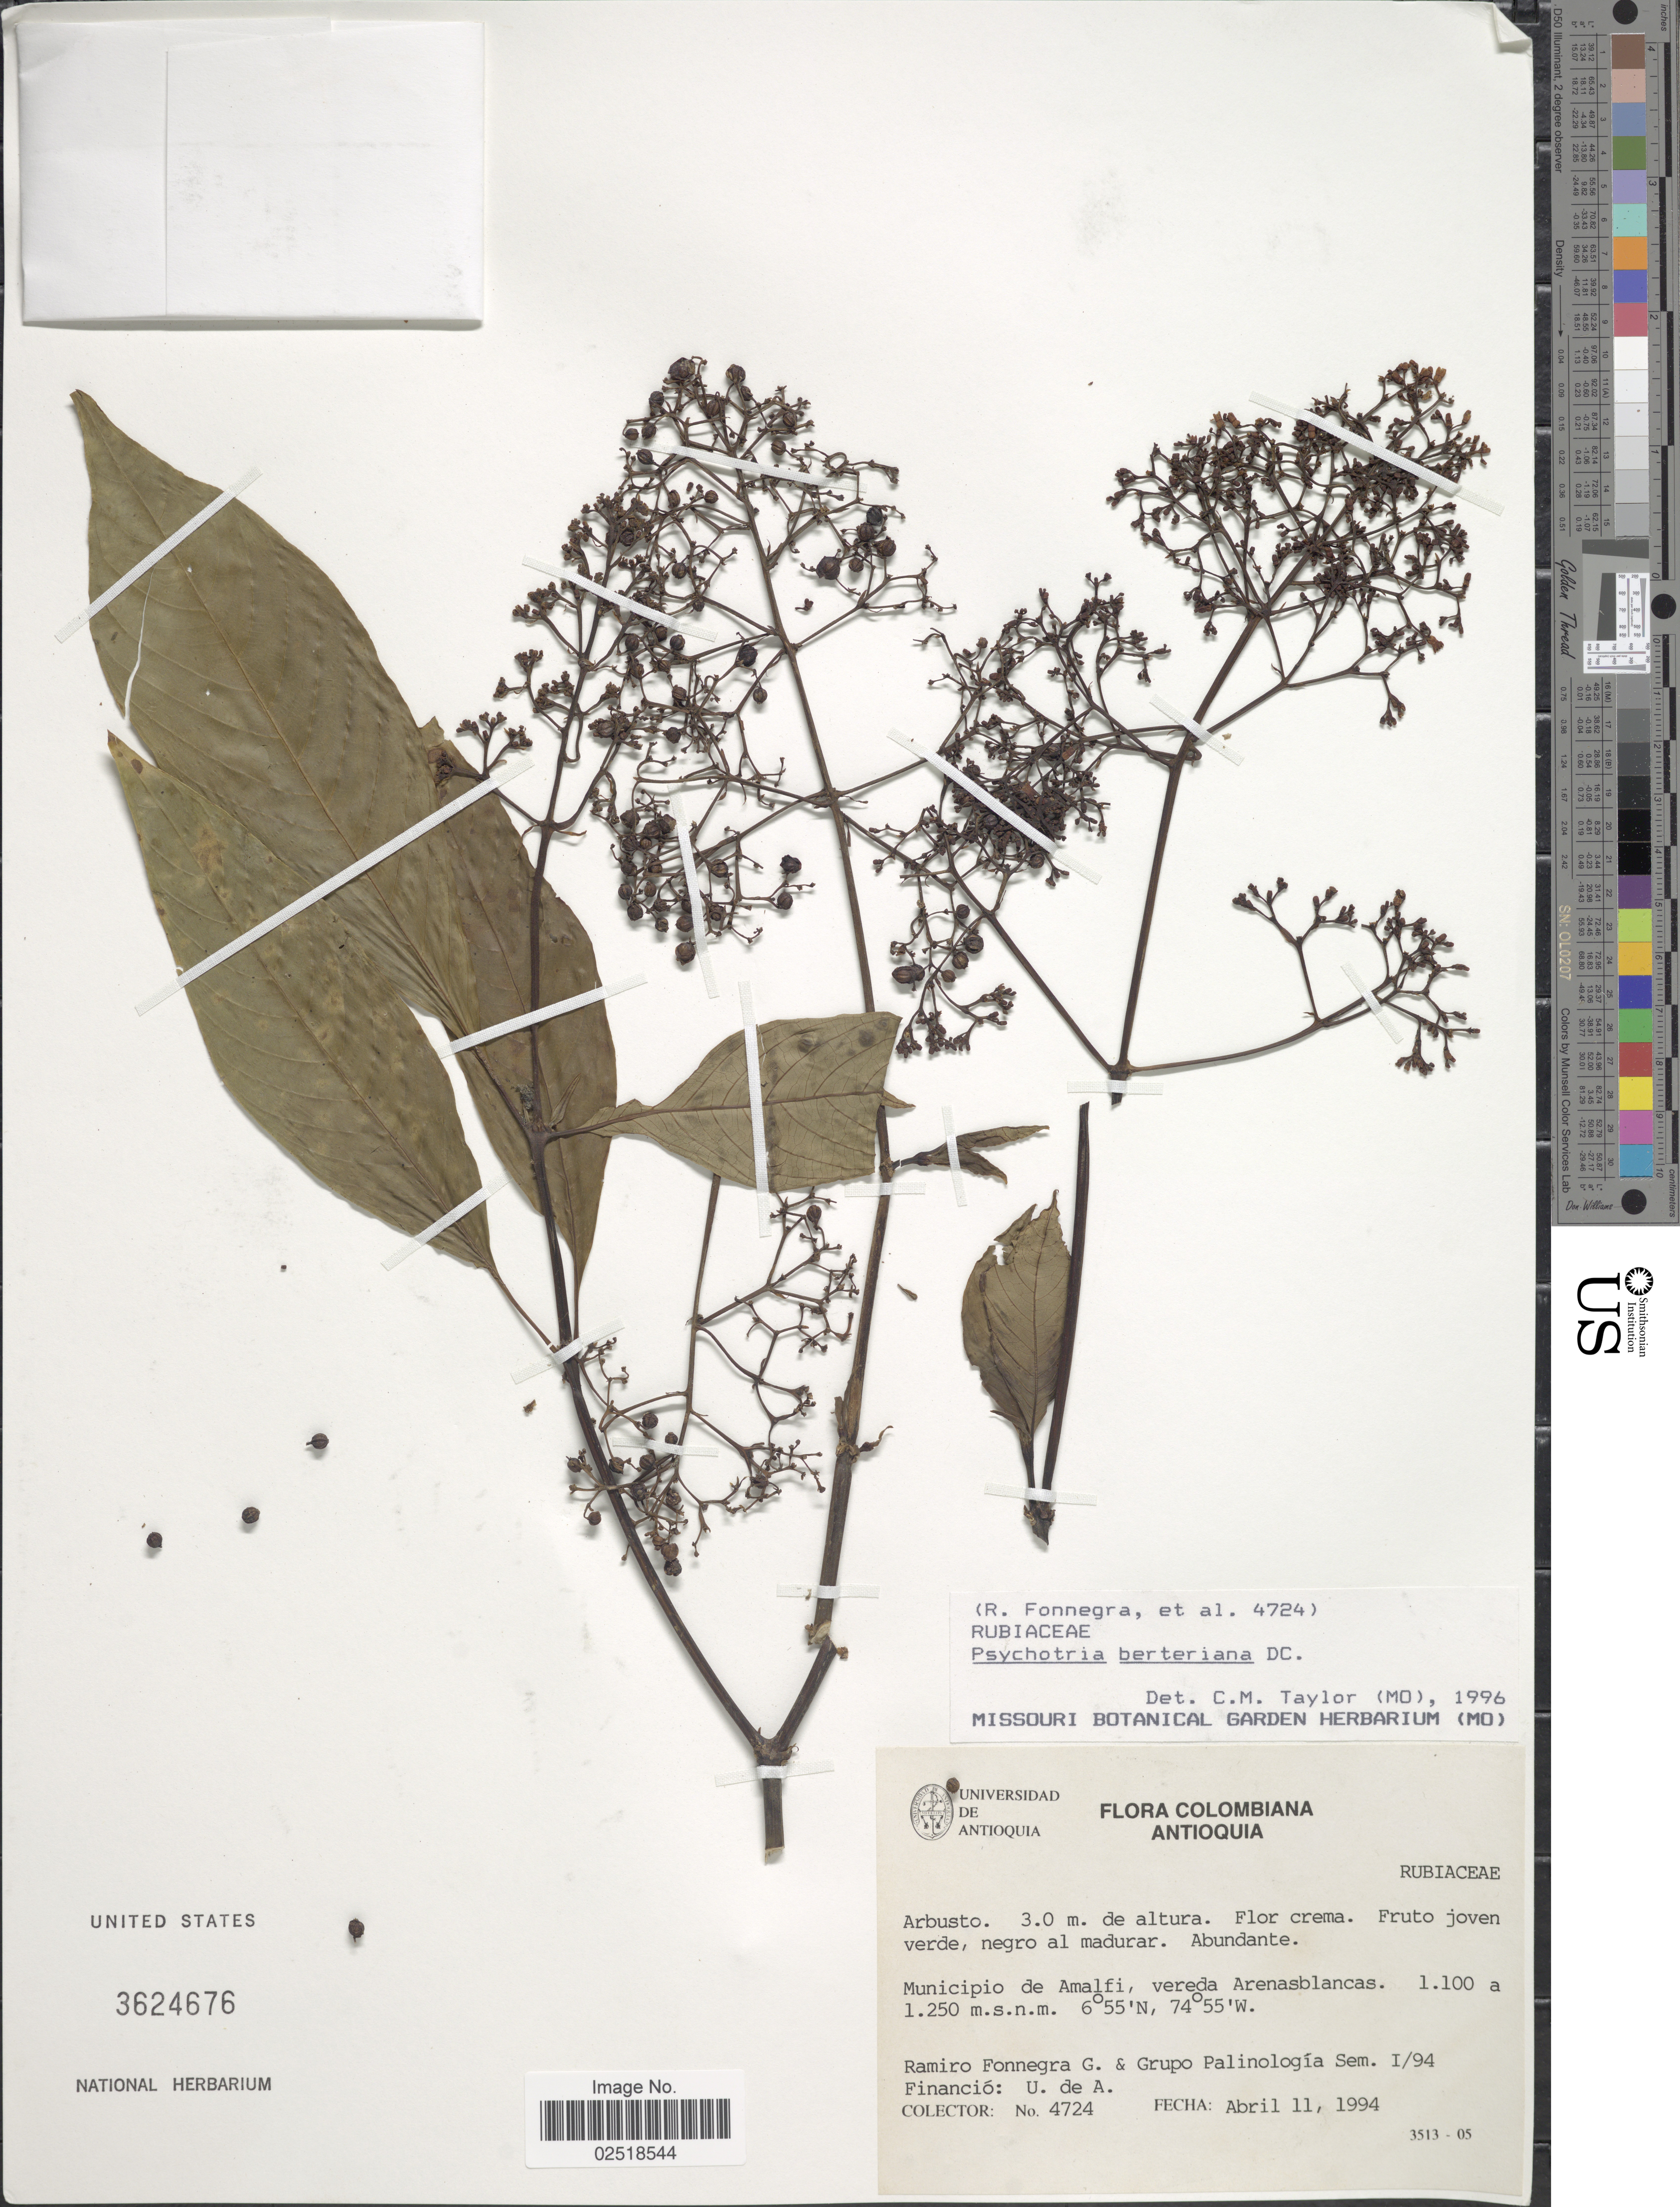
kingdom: Plantae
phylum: Tracheophyta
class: Magnoliopsida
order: Gentianales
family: Rubiaceae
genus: Psychotria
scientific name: Psychotria berteroana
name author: DC.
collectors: R. Fonnegra G. & Grupo Palinología Sem. I/94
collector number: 4724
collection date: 1994-04-11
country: Colombia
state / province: Antioquia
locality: Municipio de Amalfi, vereda Arenasblancas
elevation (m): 1100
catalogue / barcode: US 3624676